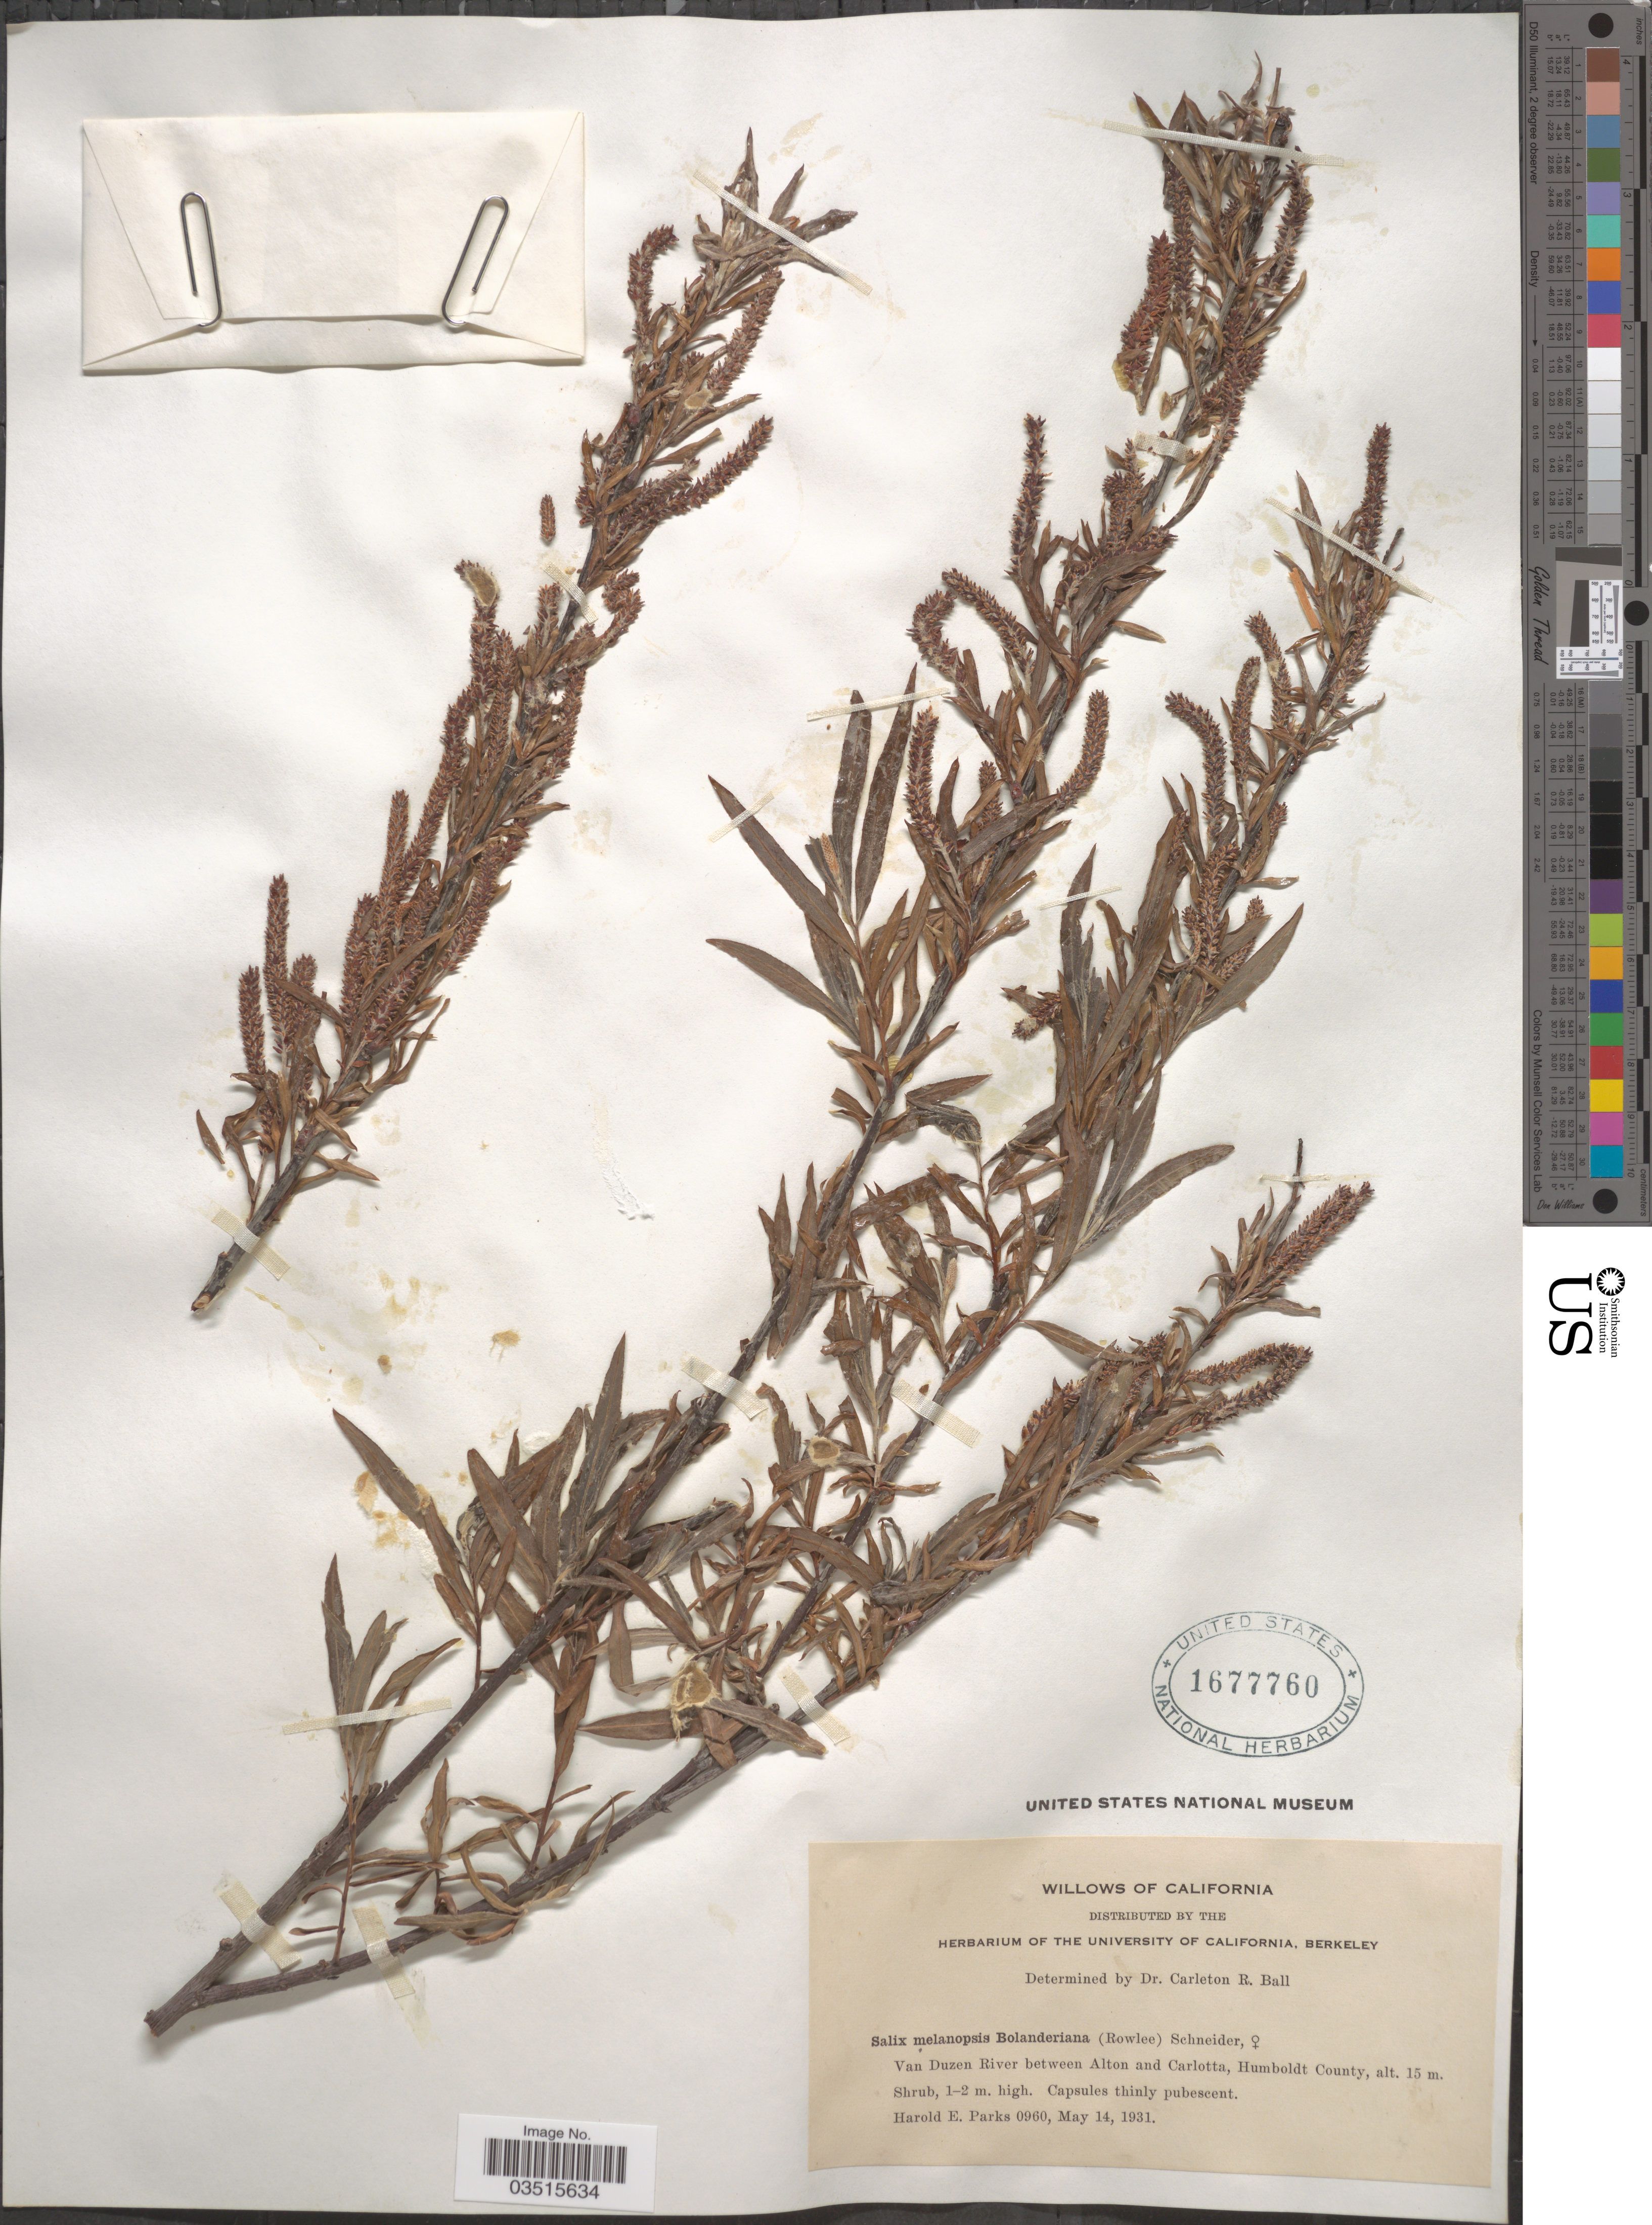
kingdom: Plantae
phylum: Tracheophyta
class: Magnoliopsida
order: Malpighiales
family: Salicaceae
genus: Salix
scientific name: Salix melanopsis var. bolanderiana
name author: (Rowlee) C.K. Schneid.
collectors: H. E. Parks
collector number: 0960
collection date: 1931-05-14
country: United States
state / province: California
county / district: Humboldt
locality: Van Duzen River between Alton and Carlotta, Humboldt County.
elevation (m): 15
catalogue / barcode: US 1677760